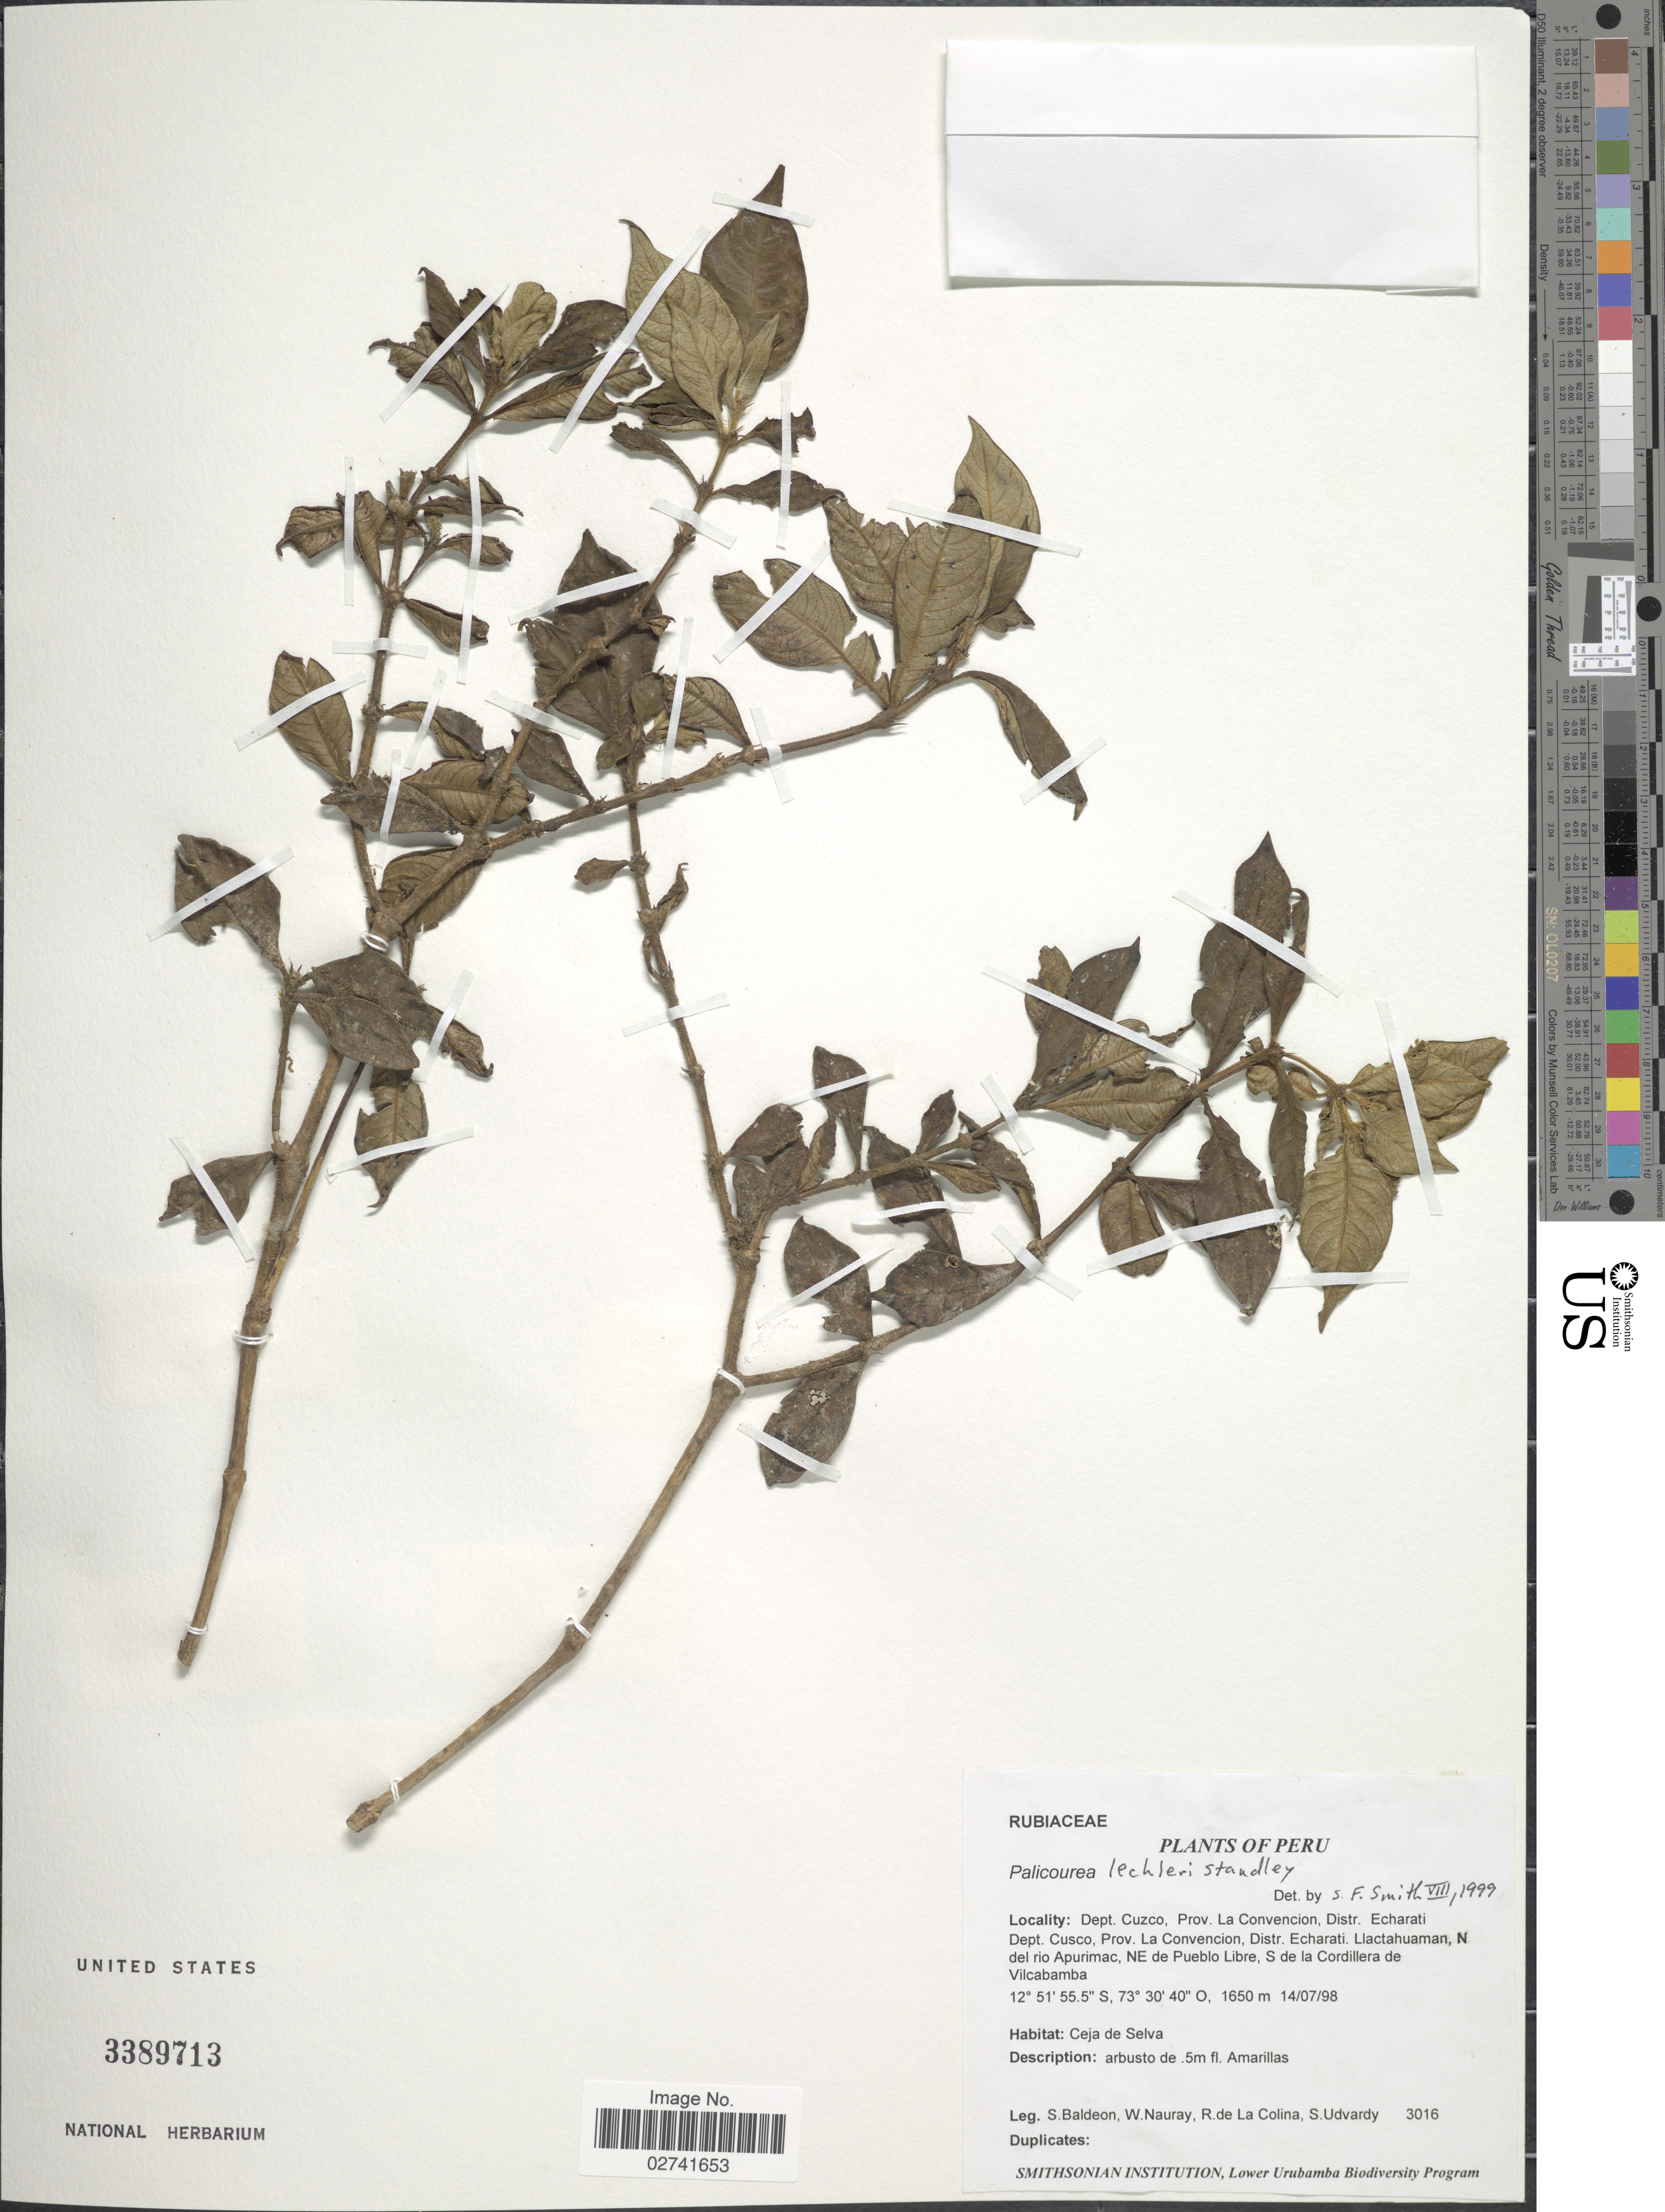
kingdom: Plantae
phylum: Tracheophyta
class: Magnoliopsida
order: Gentianales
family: Rubiaceae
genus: Palicourea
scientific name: Palicourea lechleri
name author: Standl.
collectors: S. Baldeon, W. Nauray, R. de La Colina & S. Udvardy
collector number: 3016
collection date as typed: Transcribed d/m/y: 14/7/98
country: Peru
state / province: Cusco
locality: Dept. Cuzco, Prov. La Convencion, Distr. Echarti Dept. Cusco, Distr. Echarati. Llactahuaman, N del rio Apurimac, NE de Pueblo Libre, S de la Cordillera de Vilcabamba, Ceja de Selva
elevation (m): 1650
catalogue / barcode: US 3389713